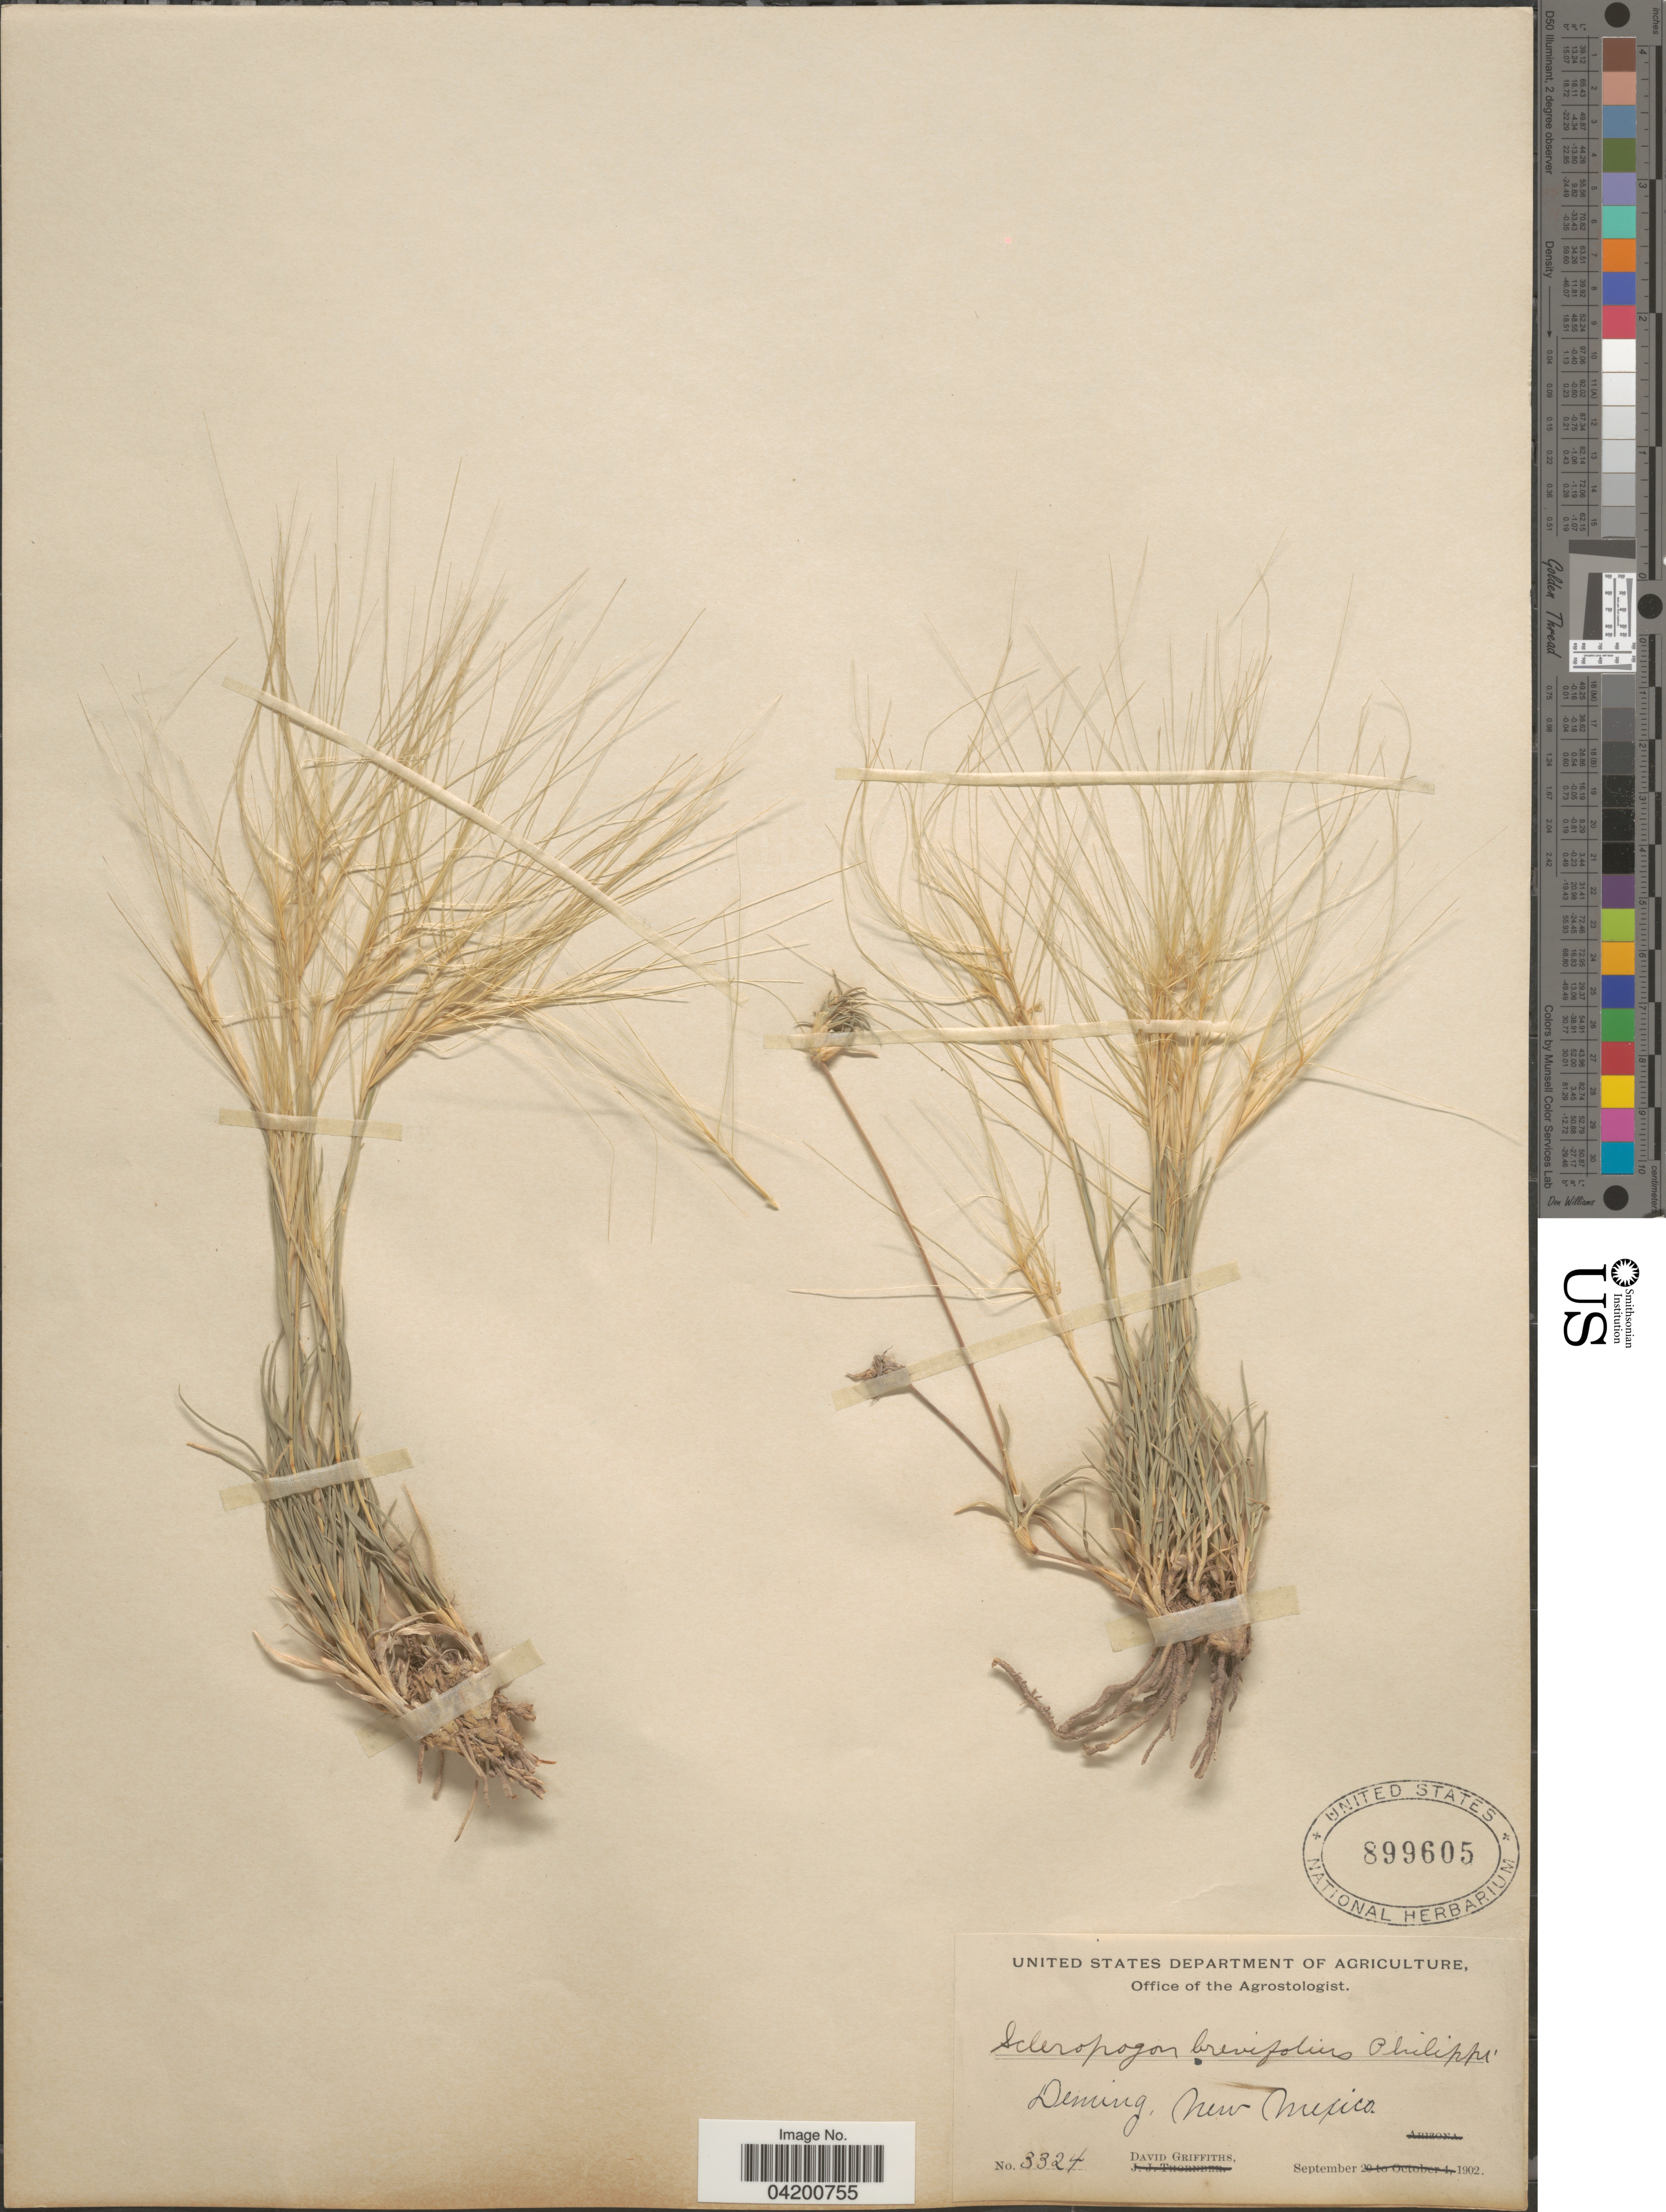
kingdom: Plantae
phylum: Tracheophyta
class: Liliopsida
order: Poales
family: Poaceae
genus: Scleropogon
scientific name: Scleropogon brevifolius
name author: Phil.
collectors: D. Griffiths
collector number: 3324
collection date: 1902-09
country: United States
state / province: New Mexico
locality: Deming.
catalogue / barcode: US 899605